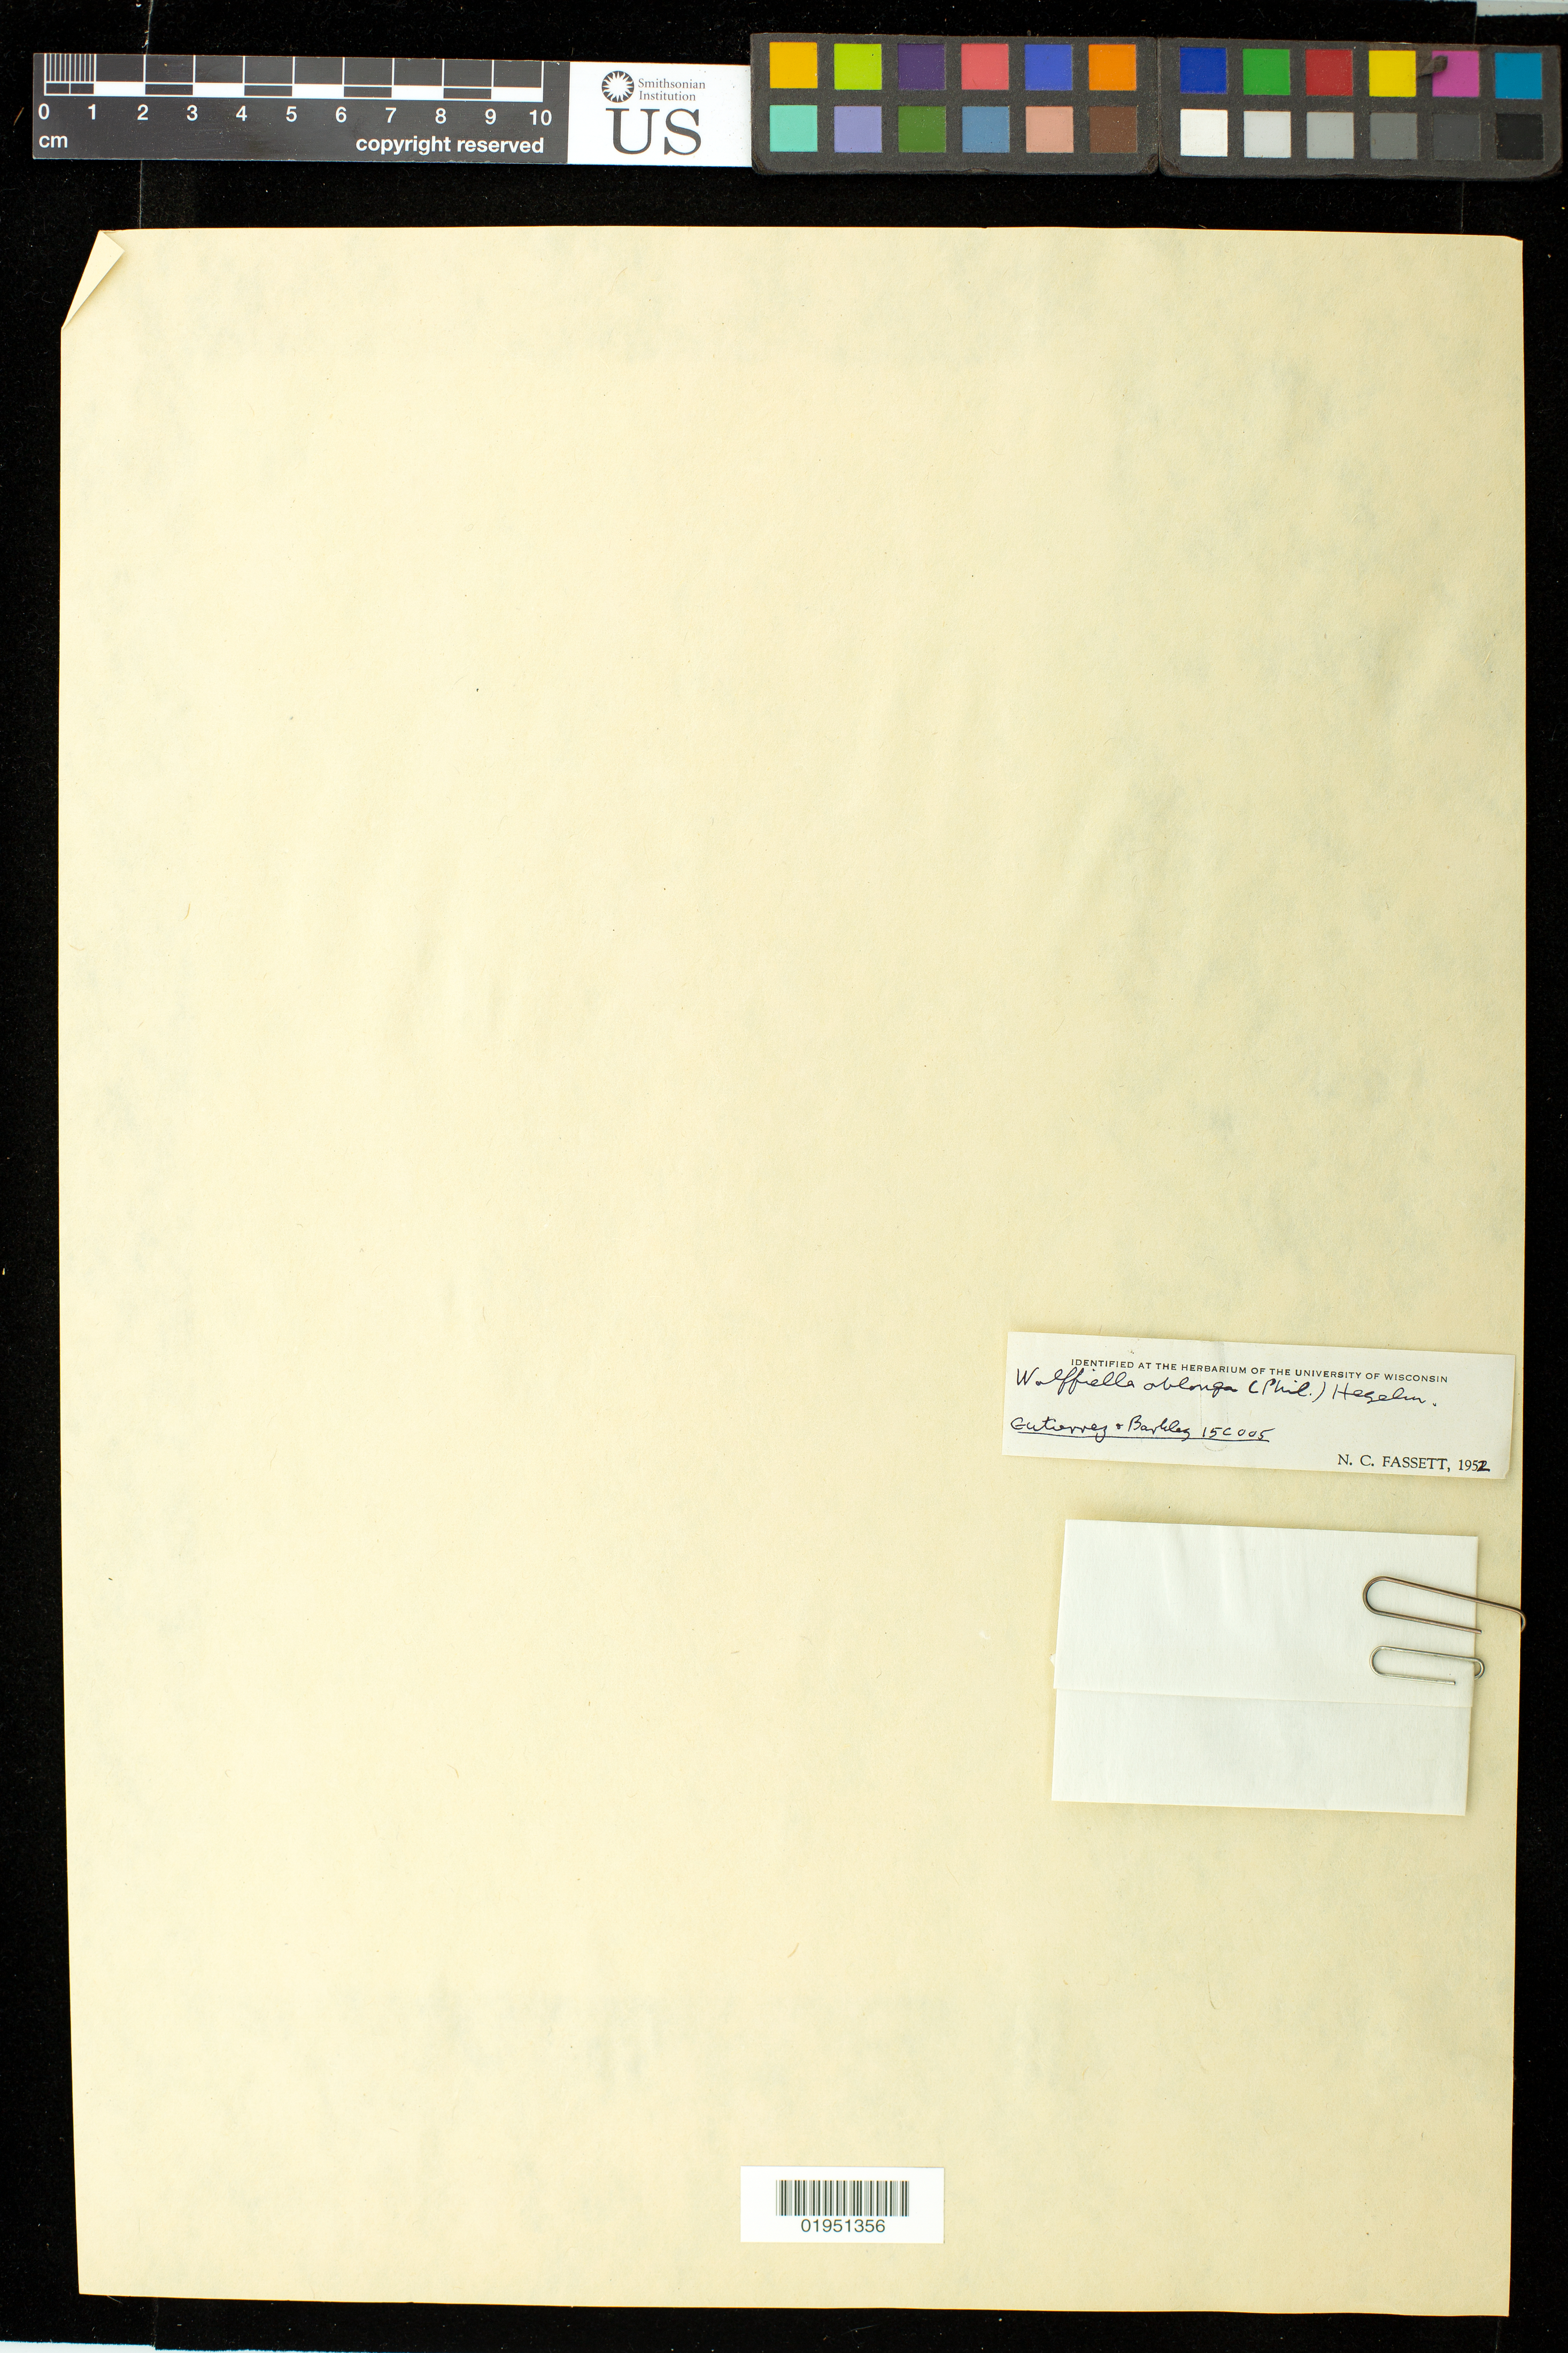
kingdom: Plantae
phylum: Tracheophyta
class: Liliopsida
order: Alismatales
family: Araceae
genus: Wolffiella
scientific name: Wolffiella oblonga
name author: (Phil.) Hegelm.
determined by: Fassett, N. C.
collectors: Gutiérrez, -- & -- Barkley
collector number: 15C005